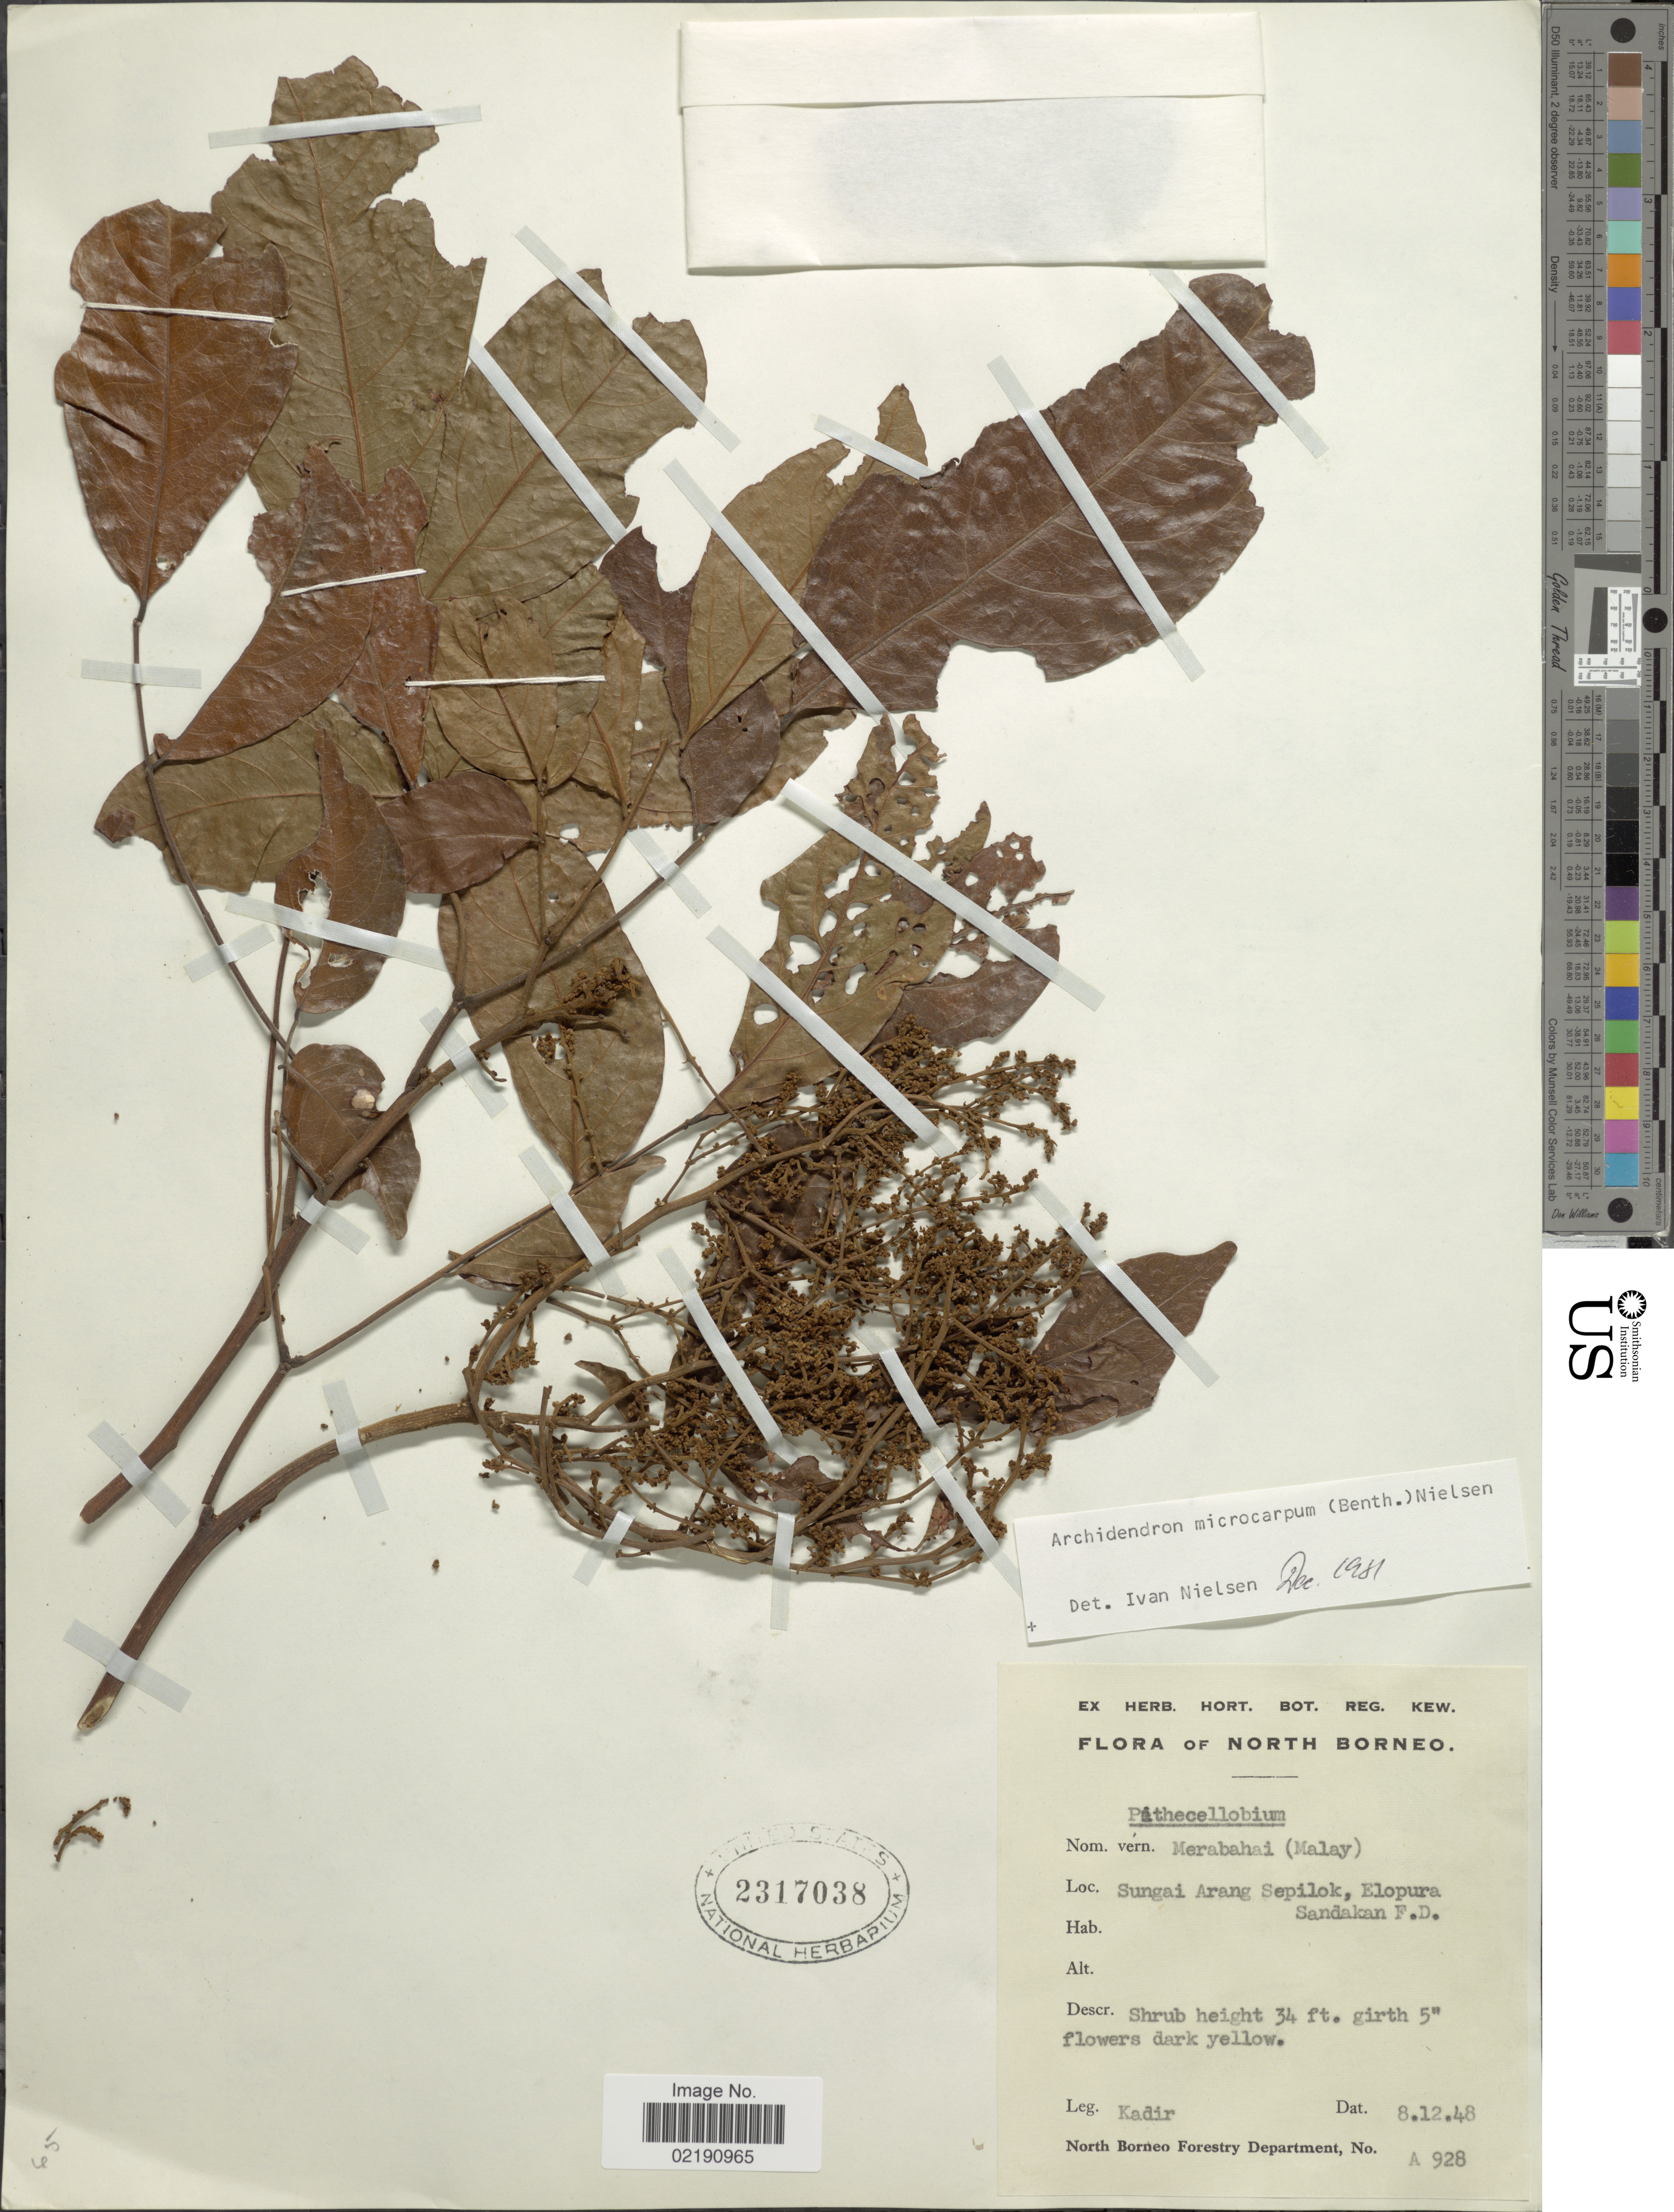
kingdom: Plantae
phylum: Tracheophyta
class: Magnoliopsida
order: Fabales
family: Fabaceae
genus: Archidendron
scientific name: Archidendron microcarpum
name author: (Benth.) I.C. Nielsen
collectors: -. Kadir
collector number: A928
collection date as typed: Transcribed d/m/y: 8/12/48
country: Malaysia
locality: North Borneo, Sungai Arang Sepilok, Elopura Sandakan F.D.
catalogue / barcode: US 2317038